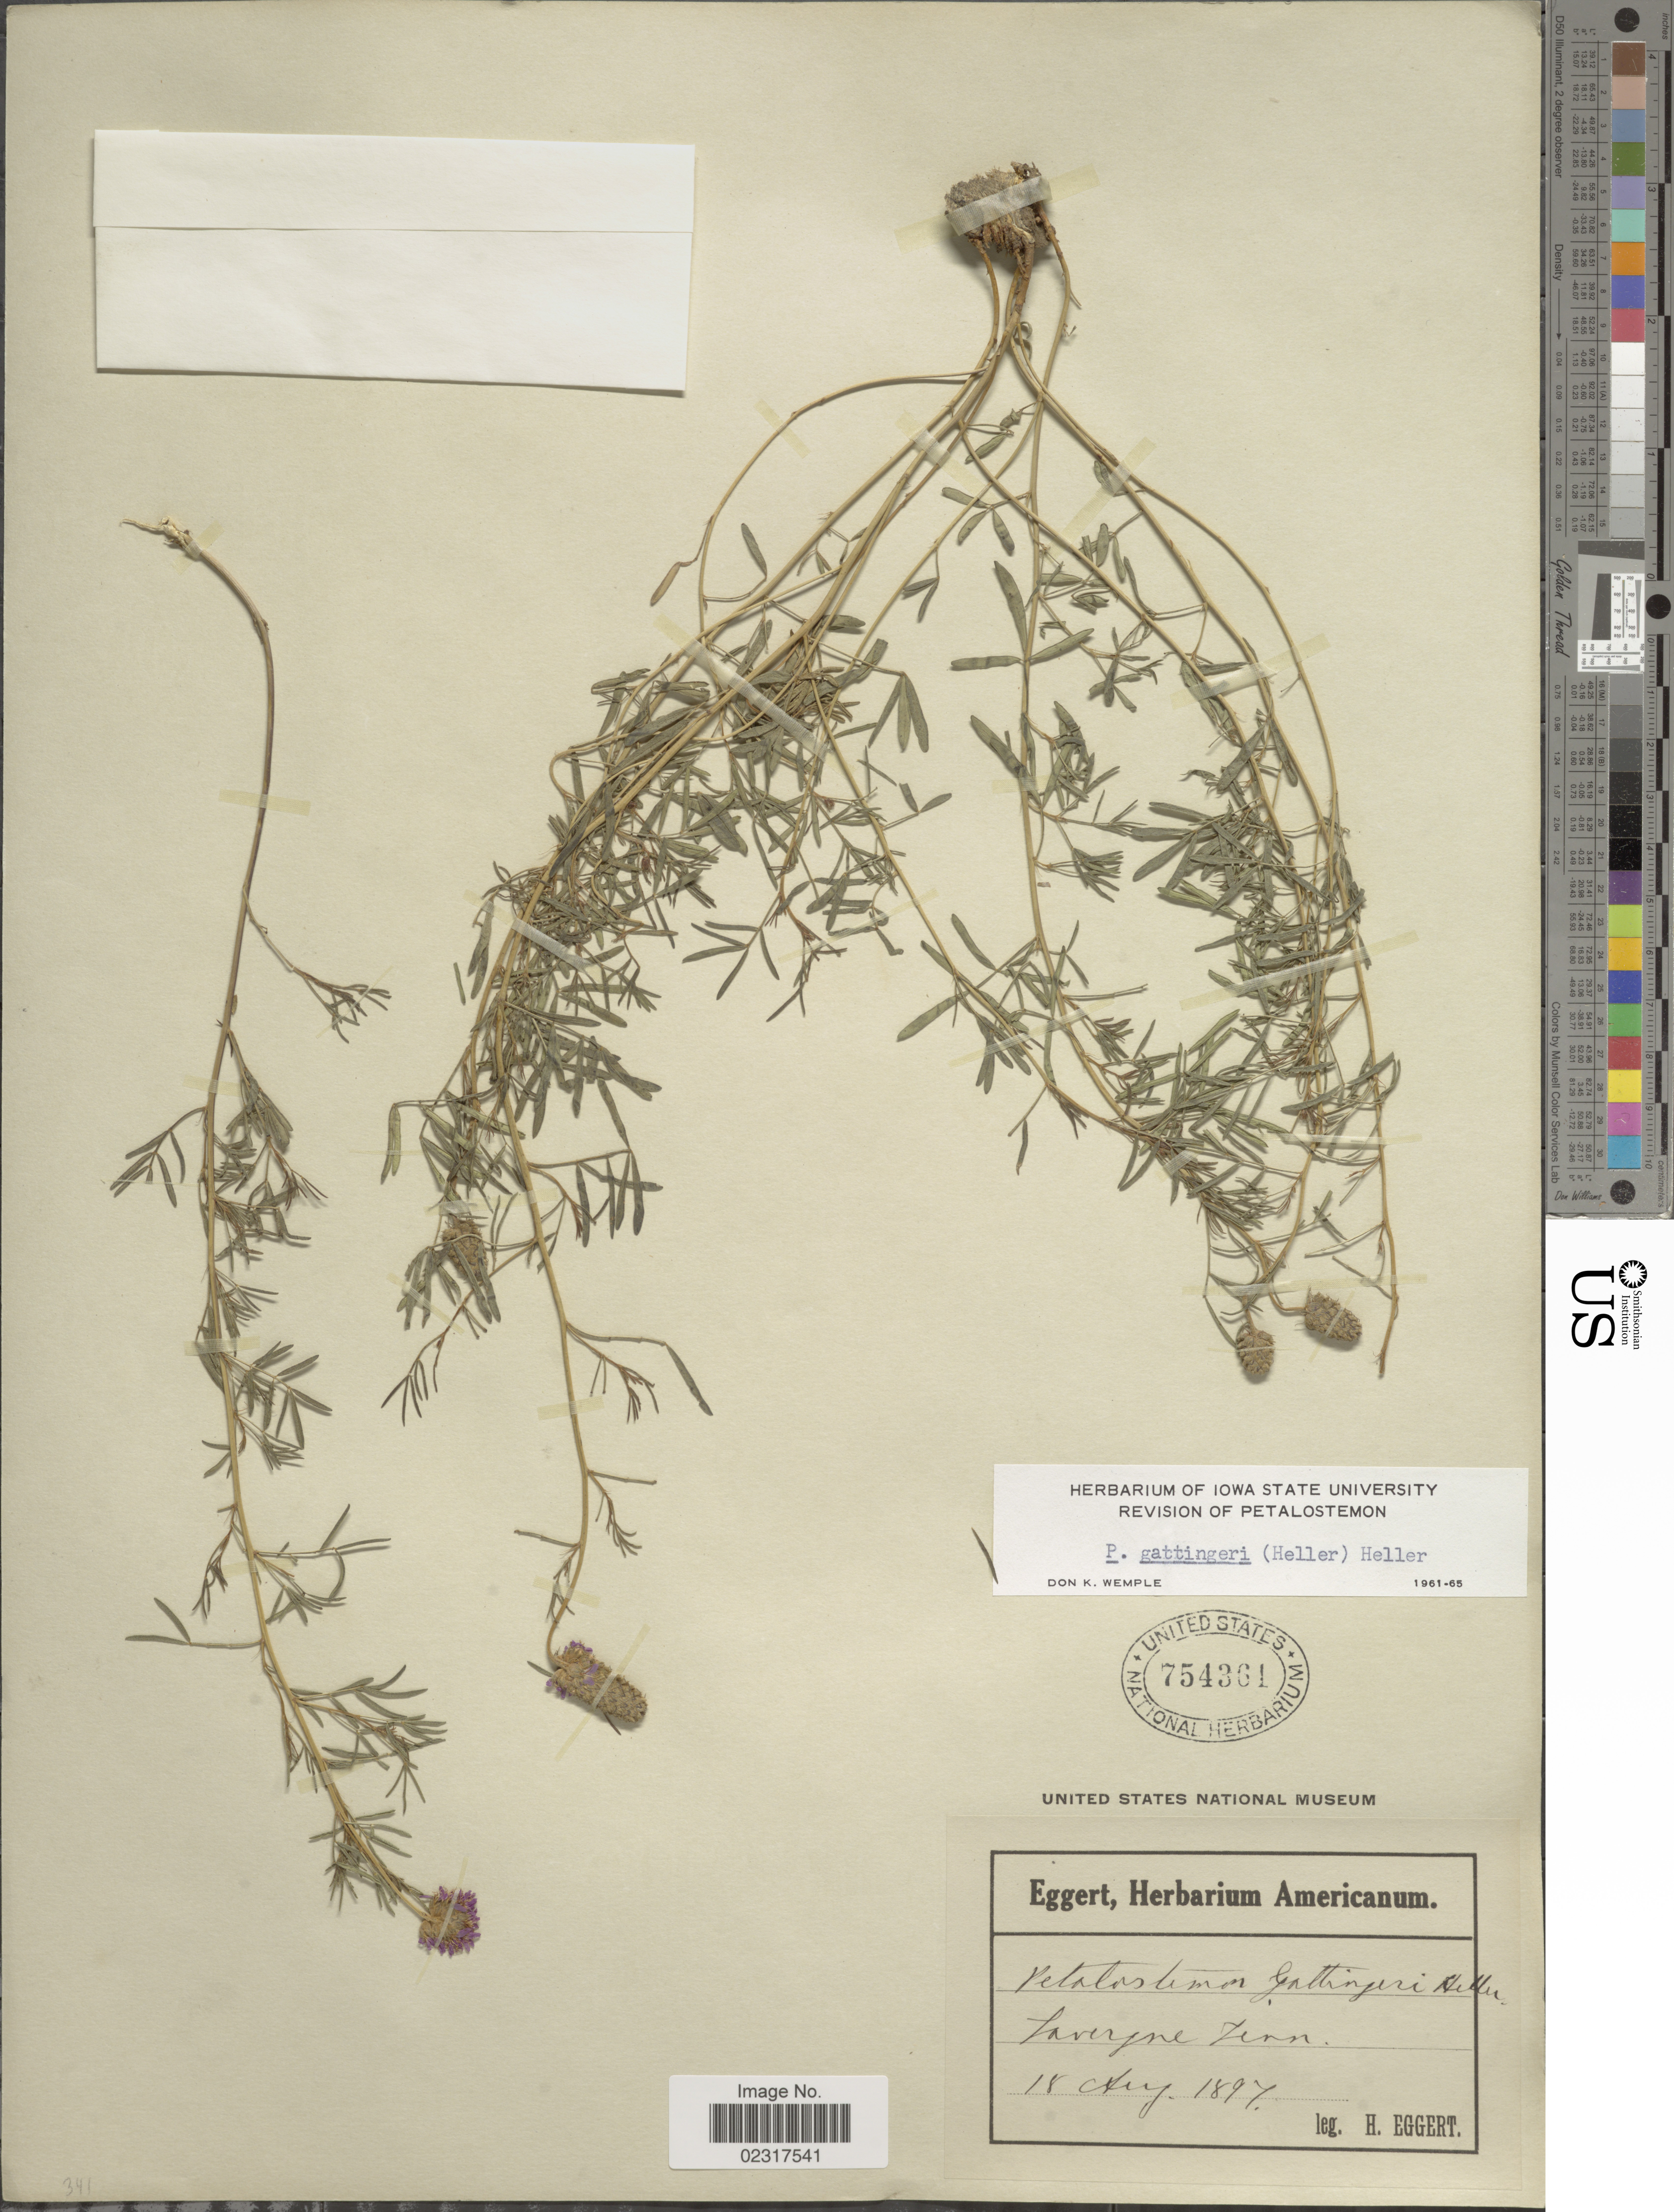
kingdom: Plantae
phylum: Tracheophyta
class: Magnoliopsida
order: Fabales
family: Fabaceae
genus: Dalea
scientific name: Dalea gattingeri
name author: (A. Heller) Barneby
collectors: H. Eggert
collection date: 1897-08-18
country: United States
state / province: Tennessee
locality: Lavergne.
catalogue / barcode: US 754361